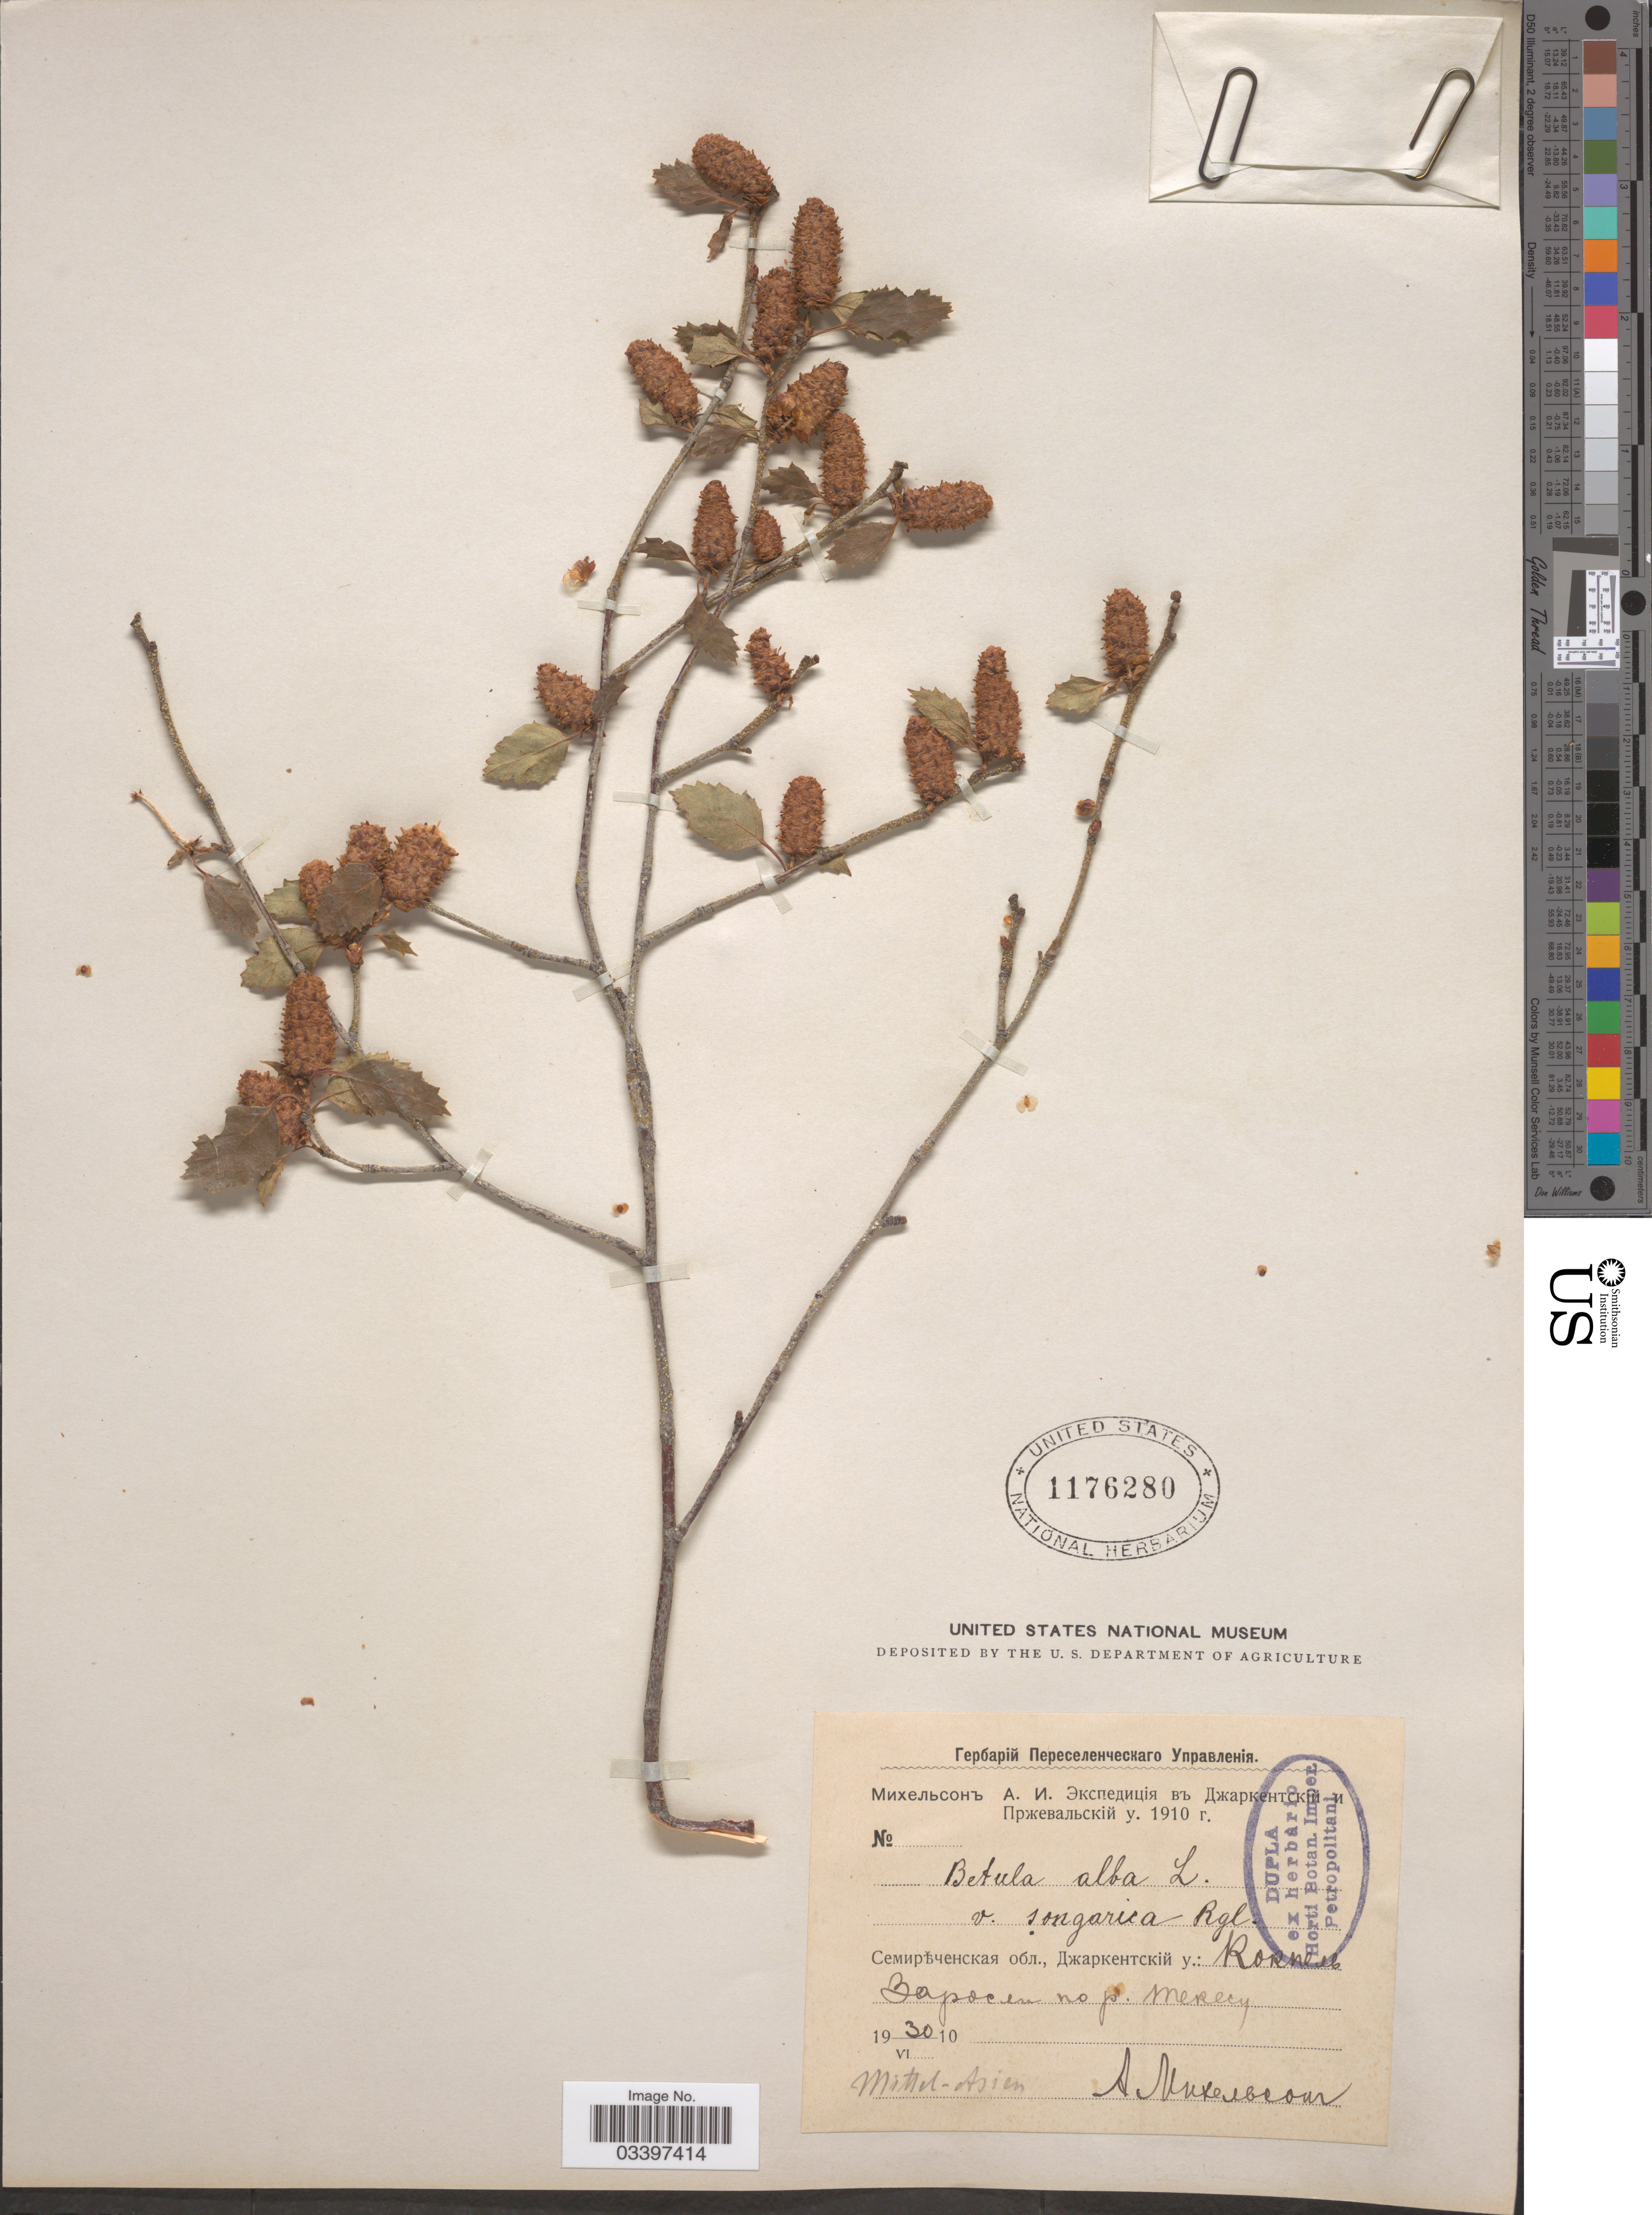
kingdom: Plantae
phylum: Tracheophyta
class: Magnoliopsida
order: Fagales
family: Betulaceae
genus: Betula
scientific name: Betula pendula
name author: Roth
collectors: A. Mikhelson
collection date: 1910-06-30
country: Kazakhstan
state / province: Almaty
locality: Along River Tekes.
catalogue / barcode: US 1176280